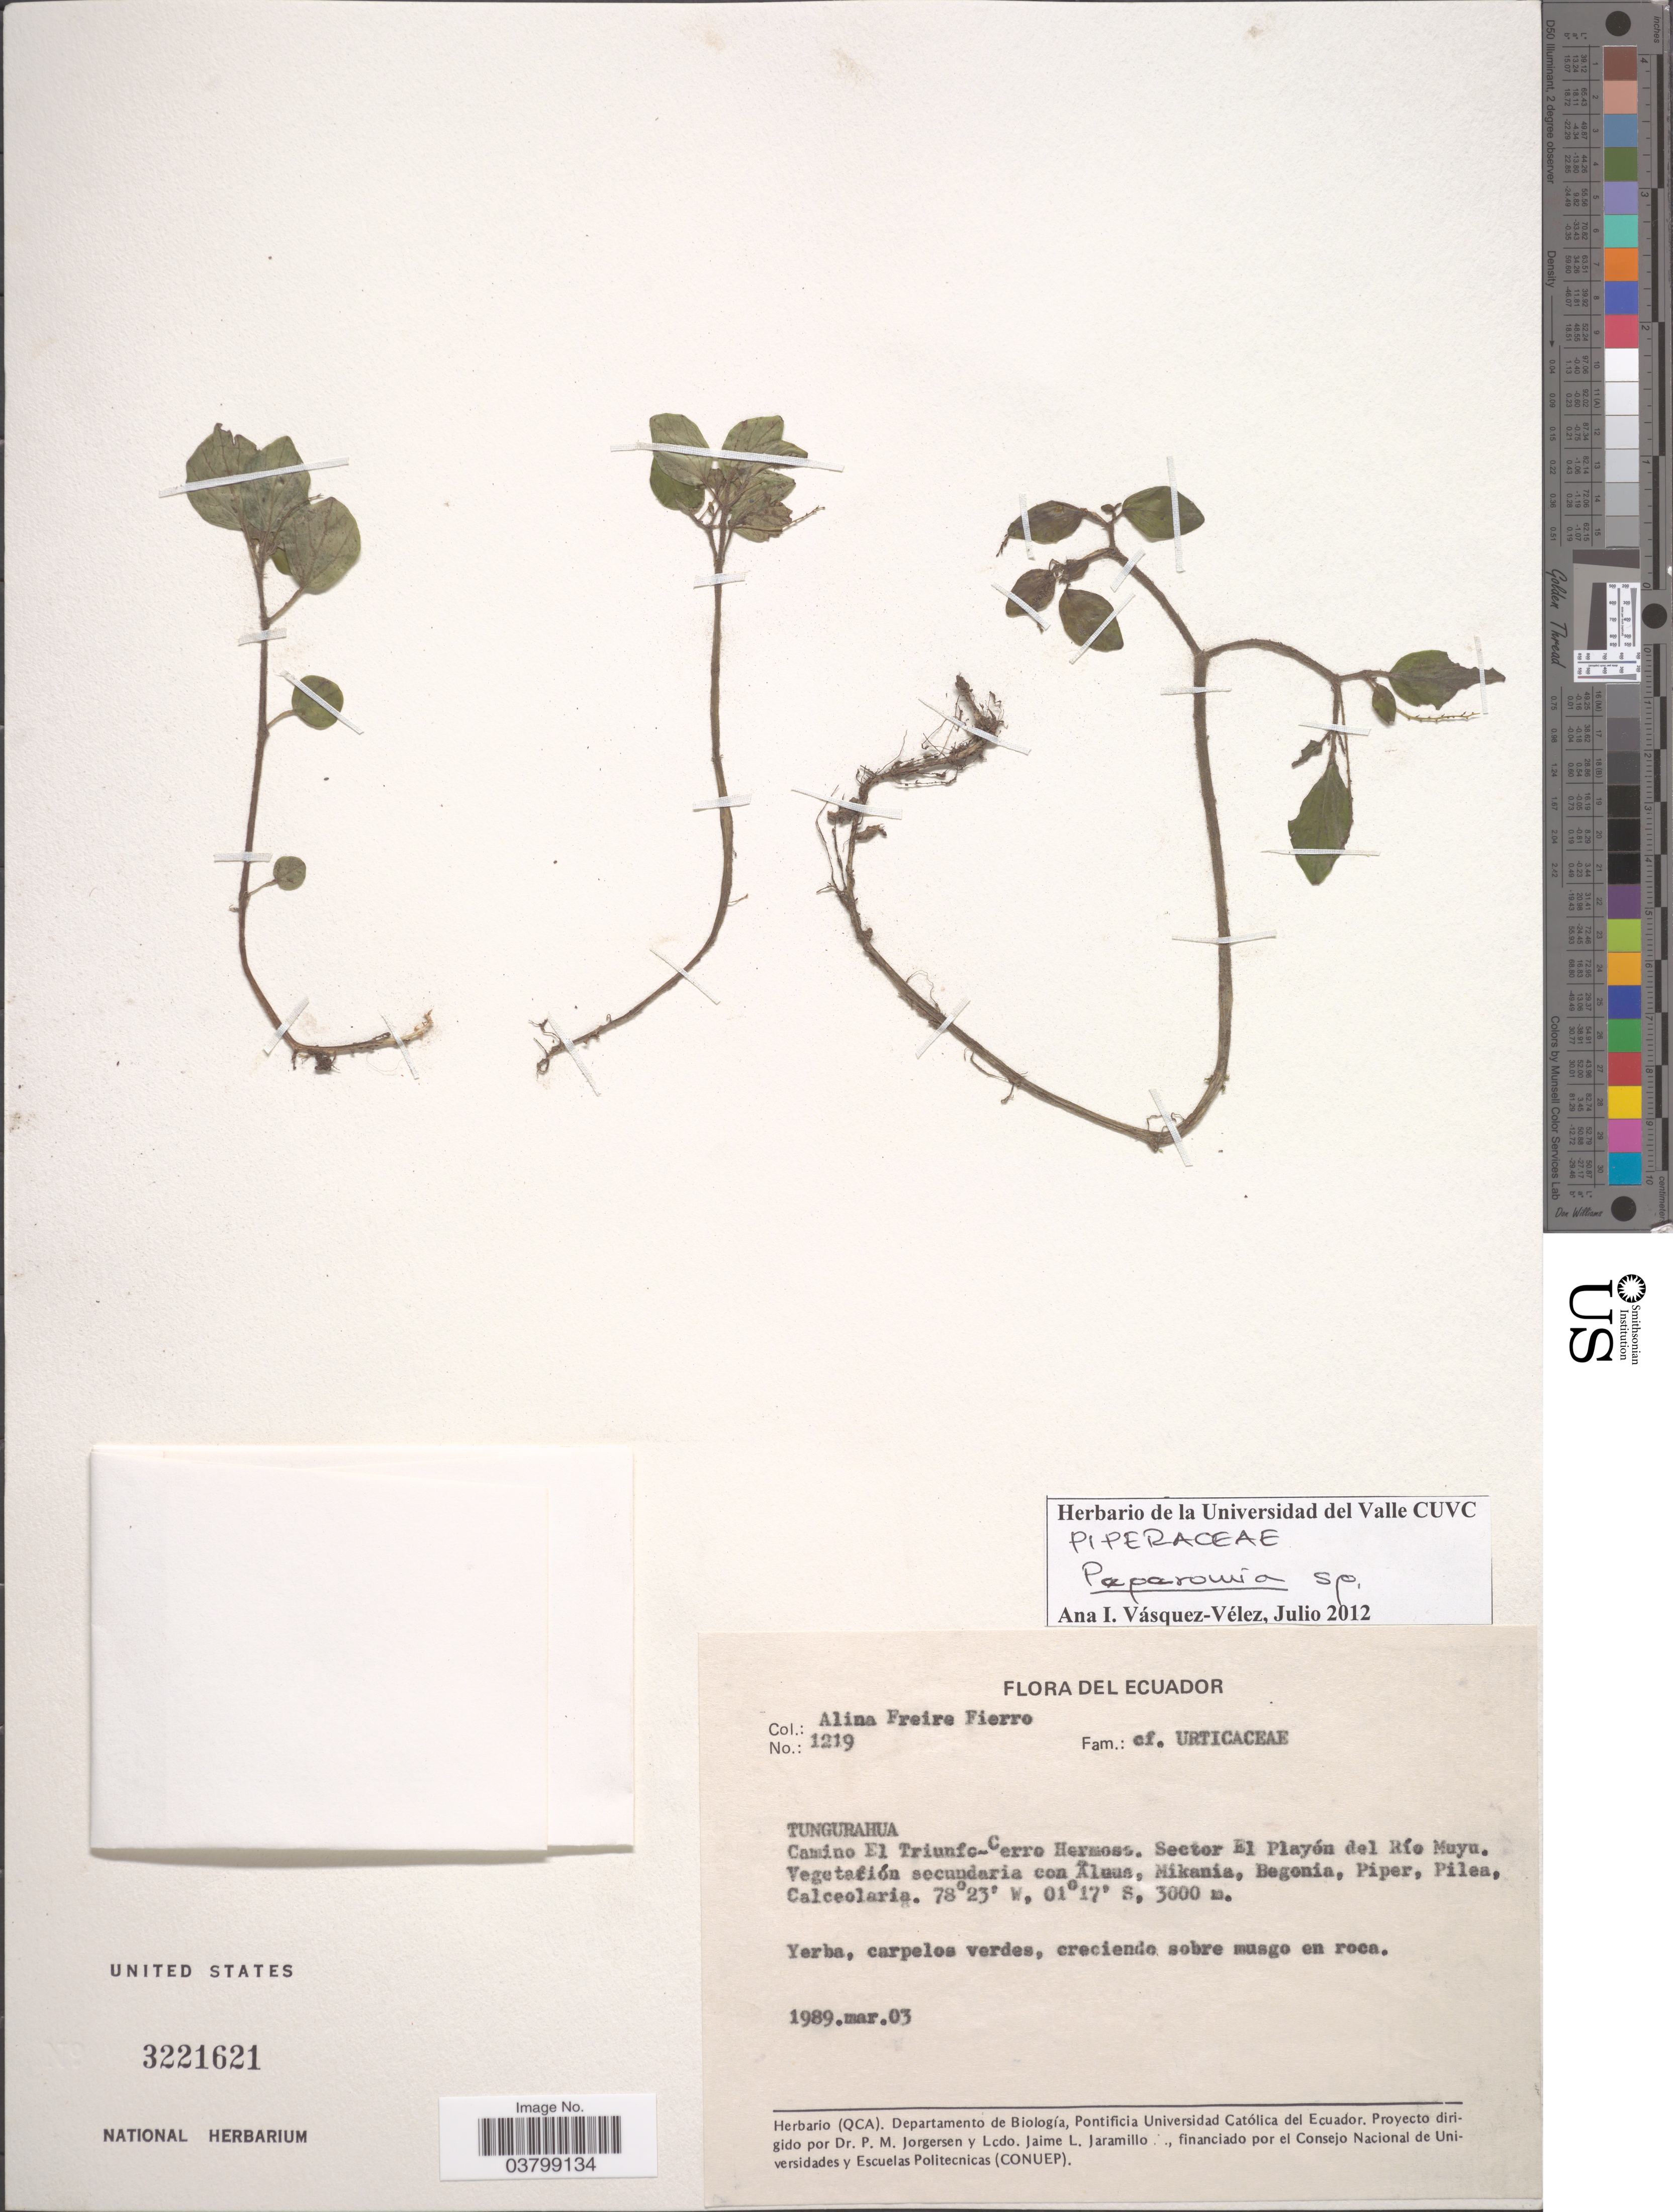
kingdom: Plantae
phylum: Tracheophyta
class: Magnoliopsida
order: Piperales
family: Piperaceae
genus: Peperomia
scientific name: Peperomia hispidula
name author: (Sw.) A. Dietr.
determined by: Jiménez, José Estaban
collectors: A. Freire-Fierro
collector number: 1219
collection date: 1989-03-03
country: Ecuador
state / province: Tungurahua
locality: Camino El Triunfo-Cerro Hermoso. Sector El Playón del Río Muyu.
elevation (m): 3000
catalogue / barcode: US 3221621